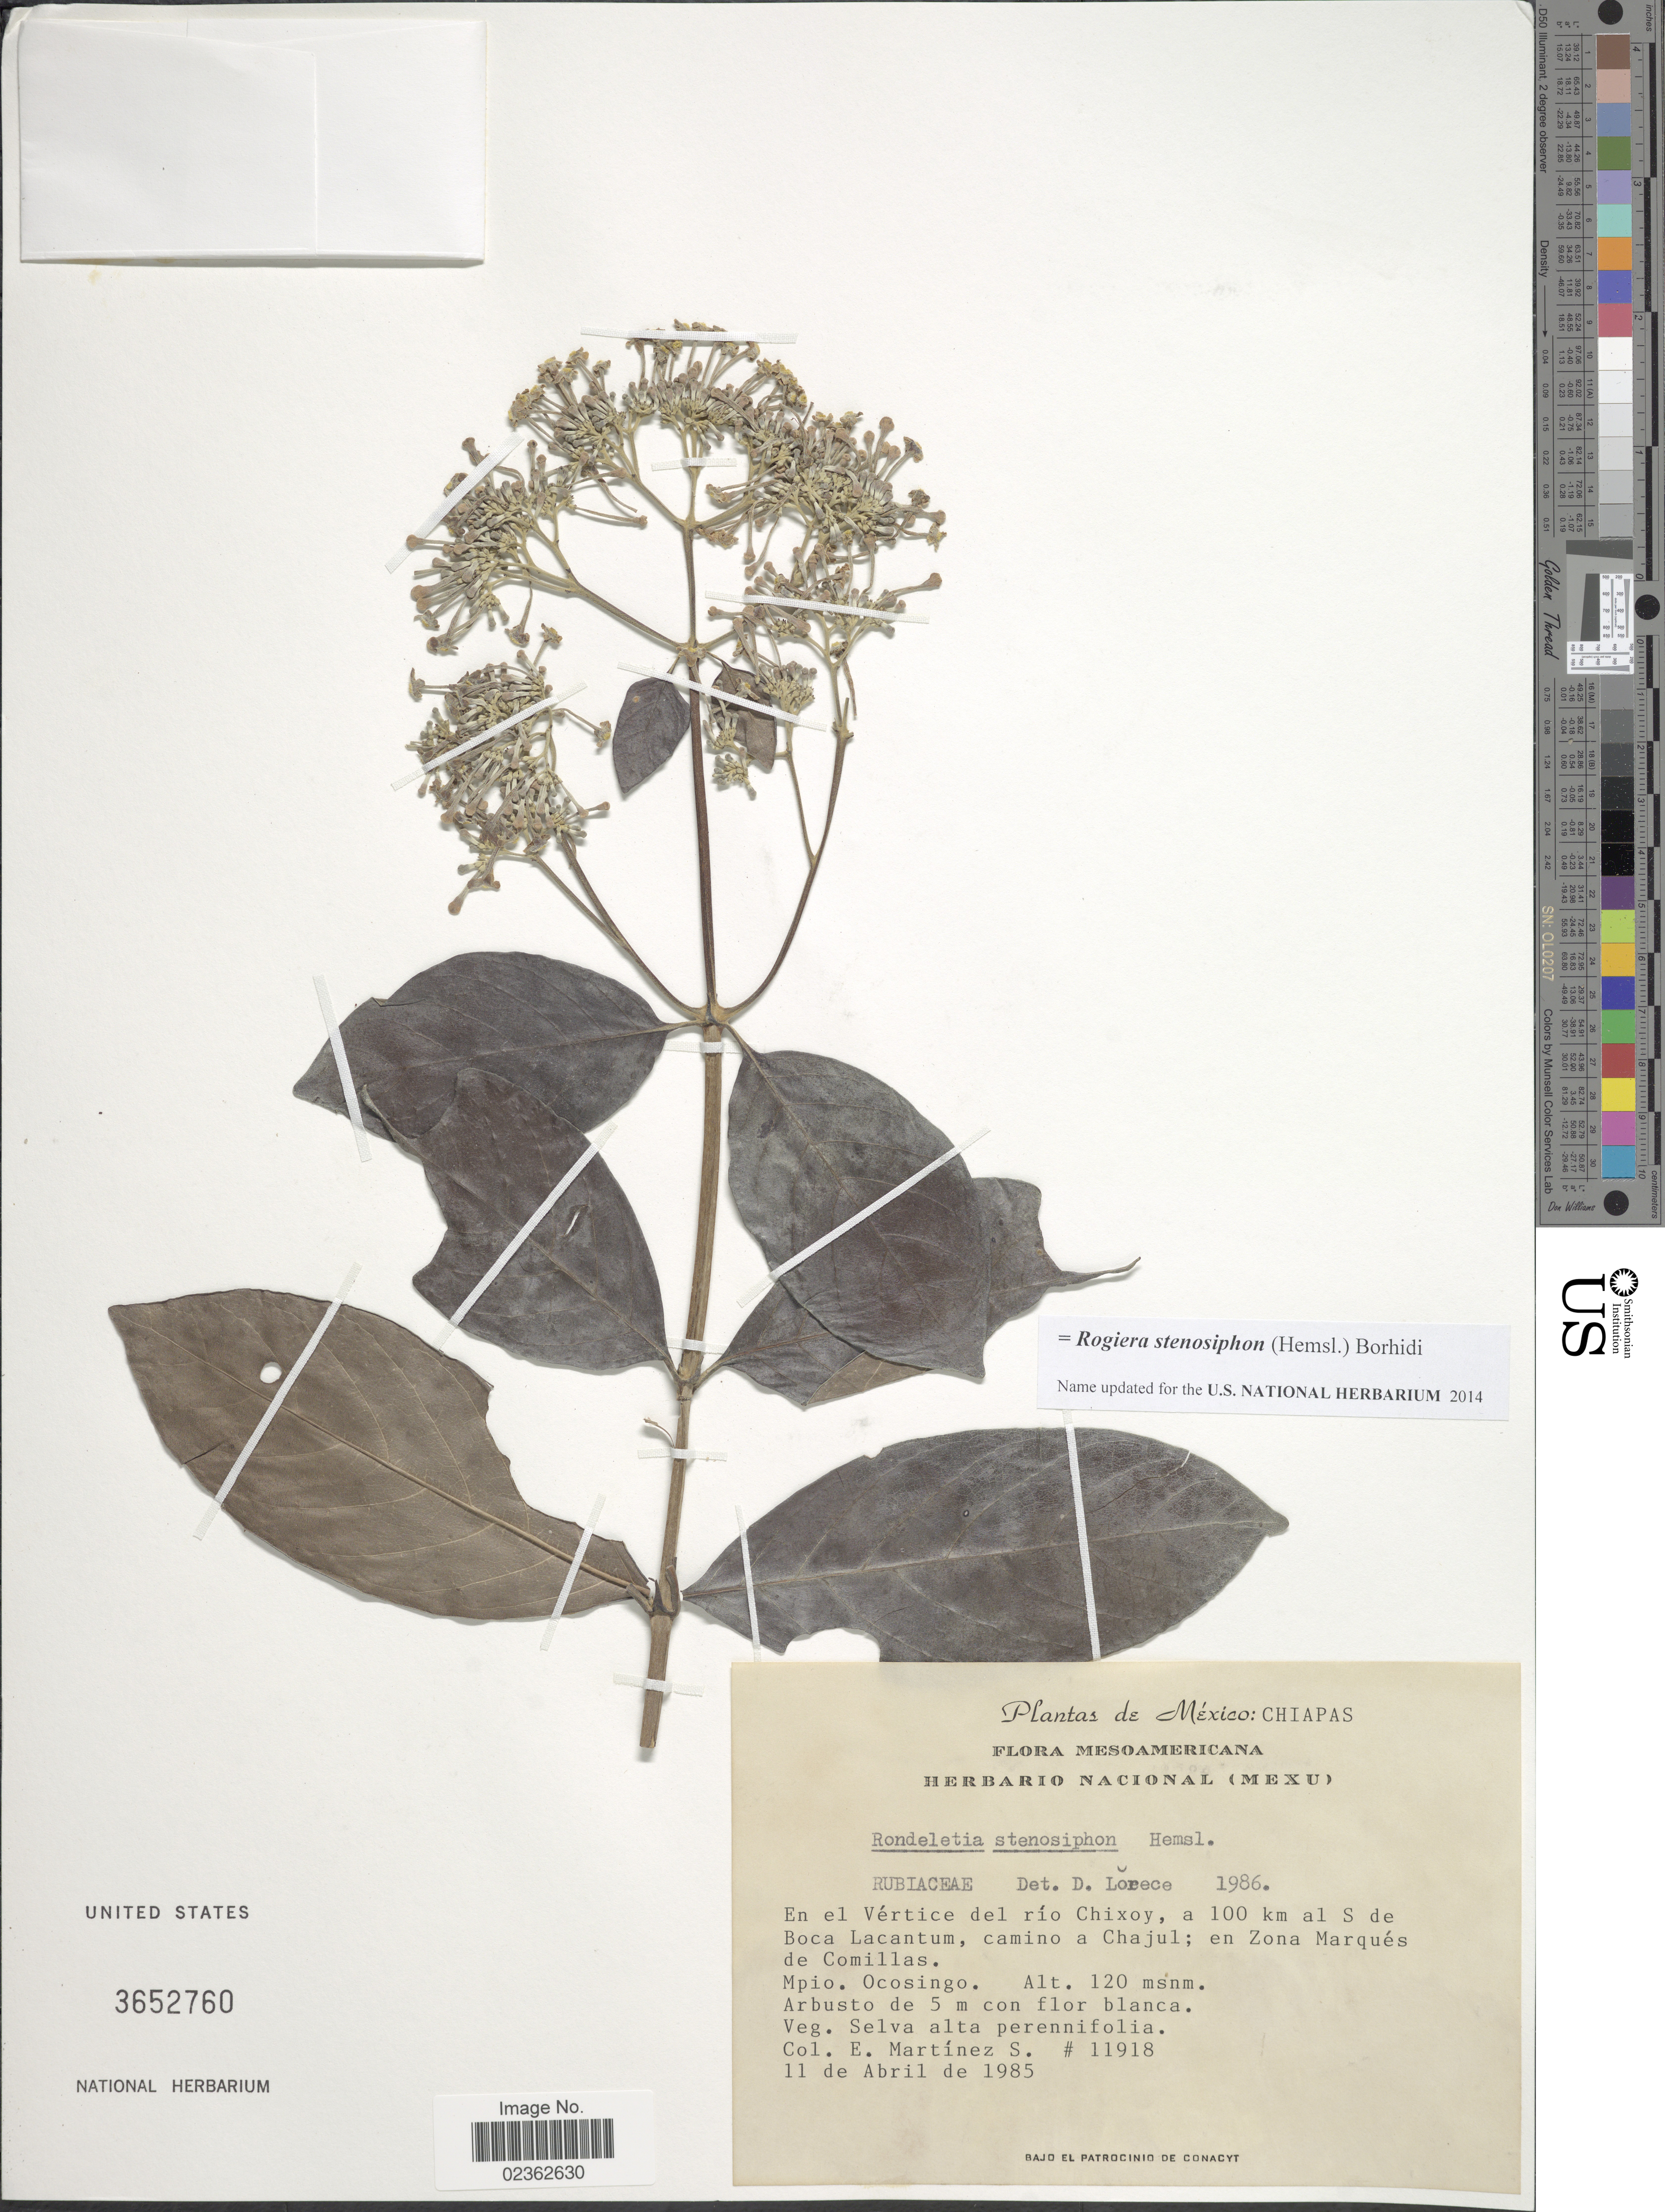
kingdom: Plantae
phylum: Tracheophyta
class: Magnoliopsida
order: Gentianales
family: Rubiaceae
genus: Rogiera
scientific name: Rogiera stenosiphon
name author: (Hemsl.) Borhidi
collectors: A. Martínez S.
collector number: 11918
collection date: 1985-04-11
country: Mexico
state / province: Chiapas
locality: En el Vertice del rio Chixoy, a 100 km al S de Boca Lacantum, camino a Chajul; en Zona Marques de Comillas, Mpio. Ocosingo.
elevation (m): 120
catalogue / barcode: US 3652760